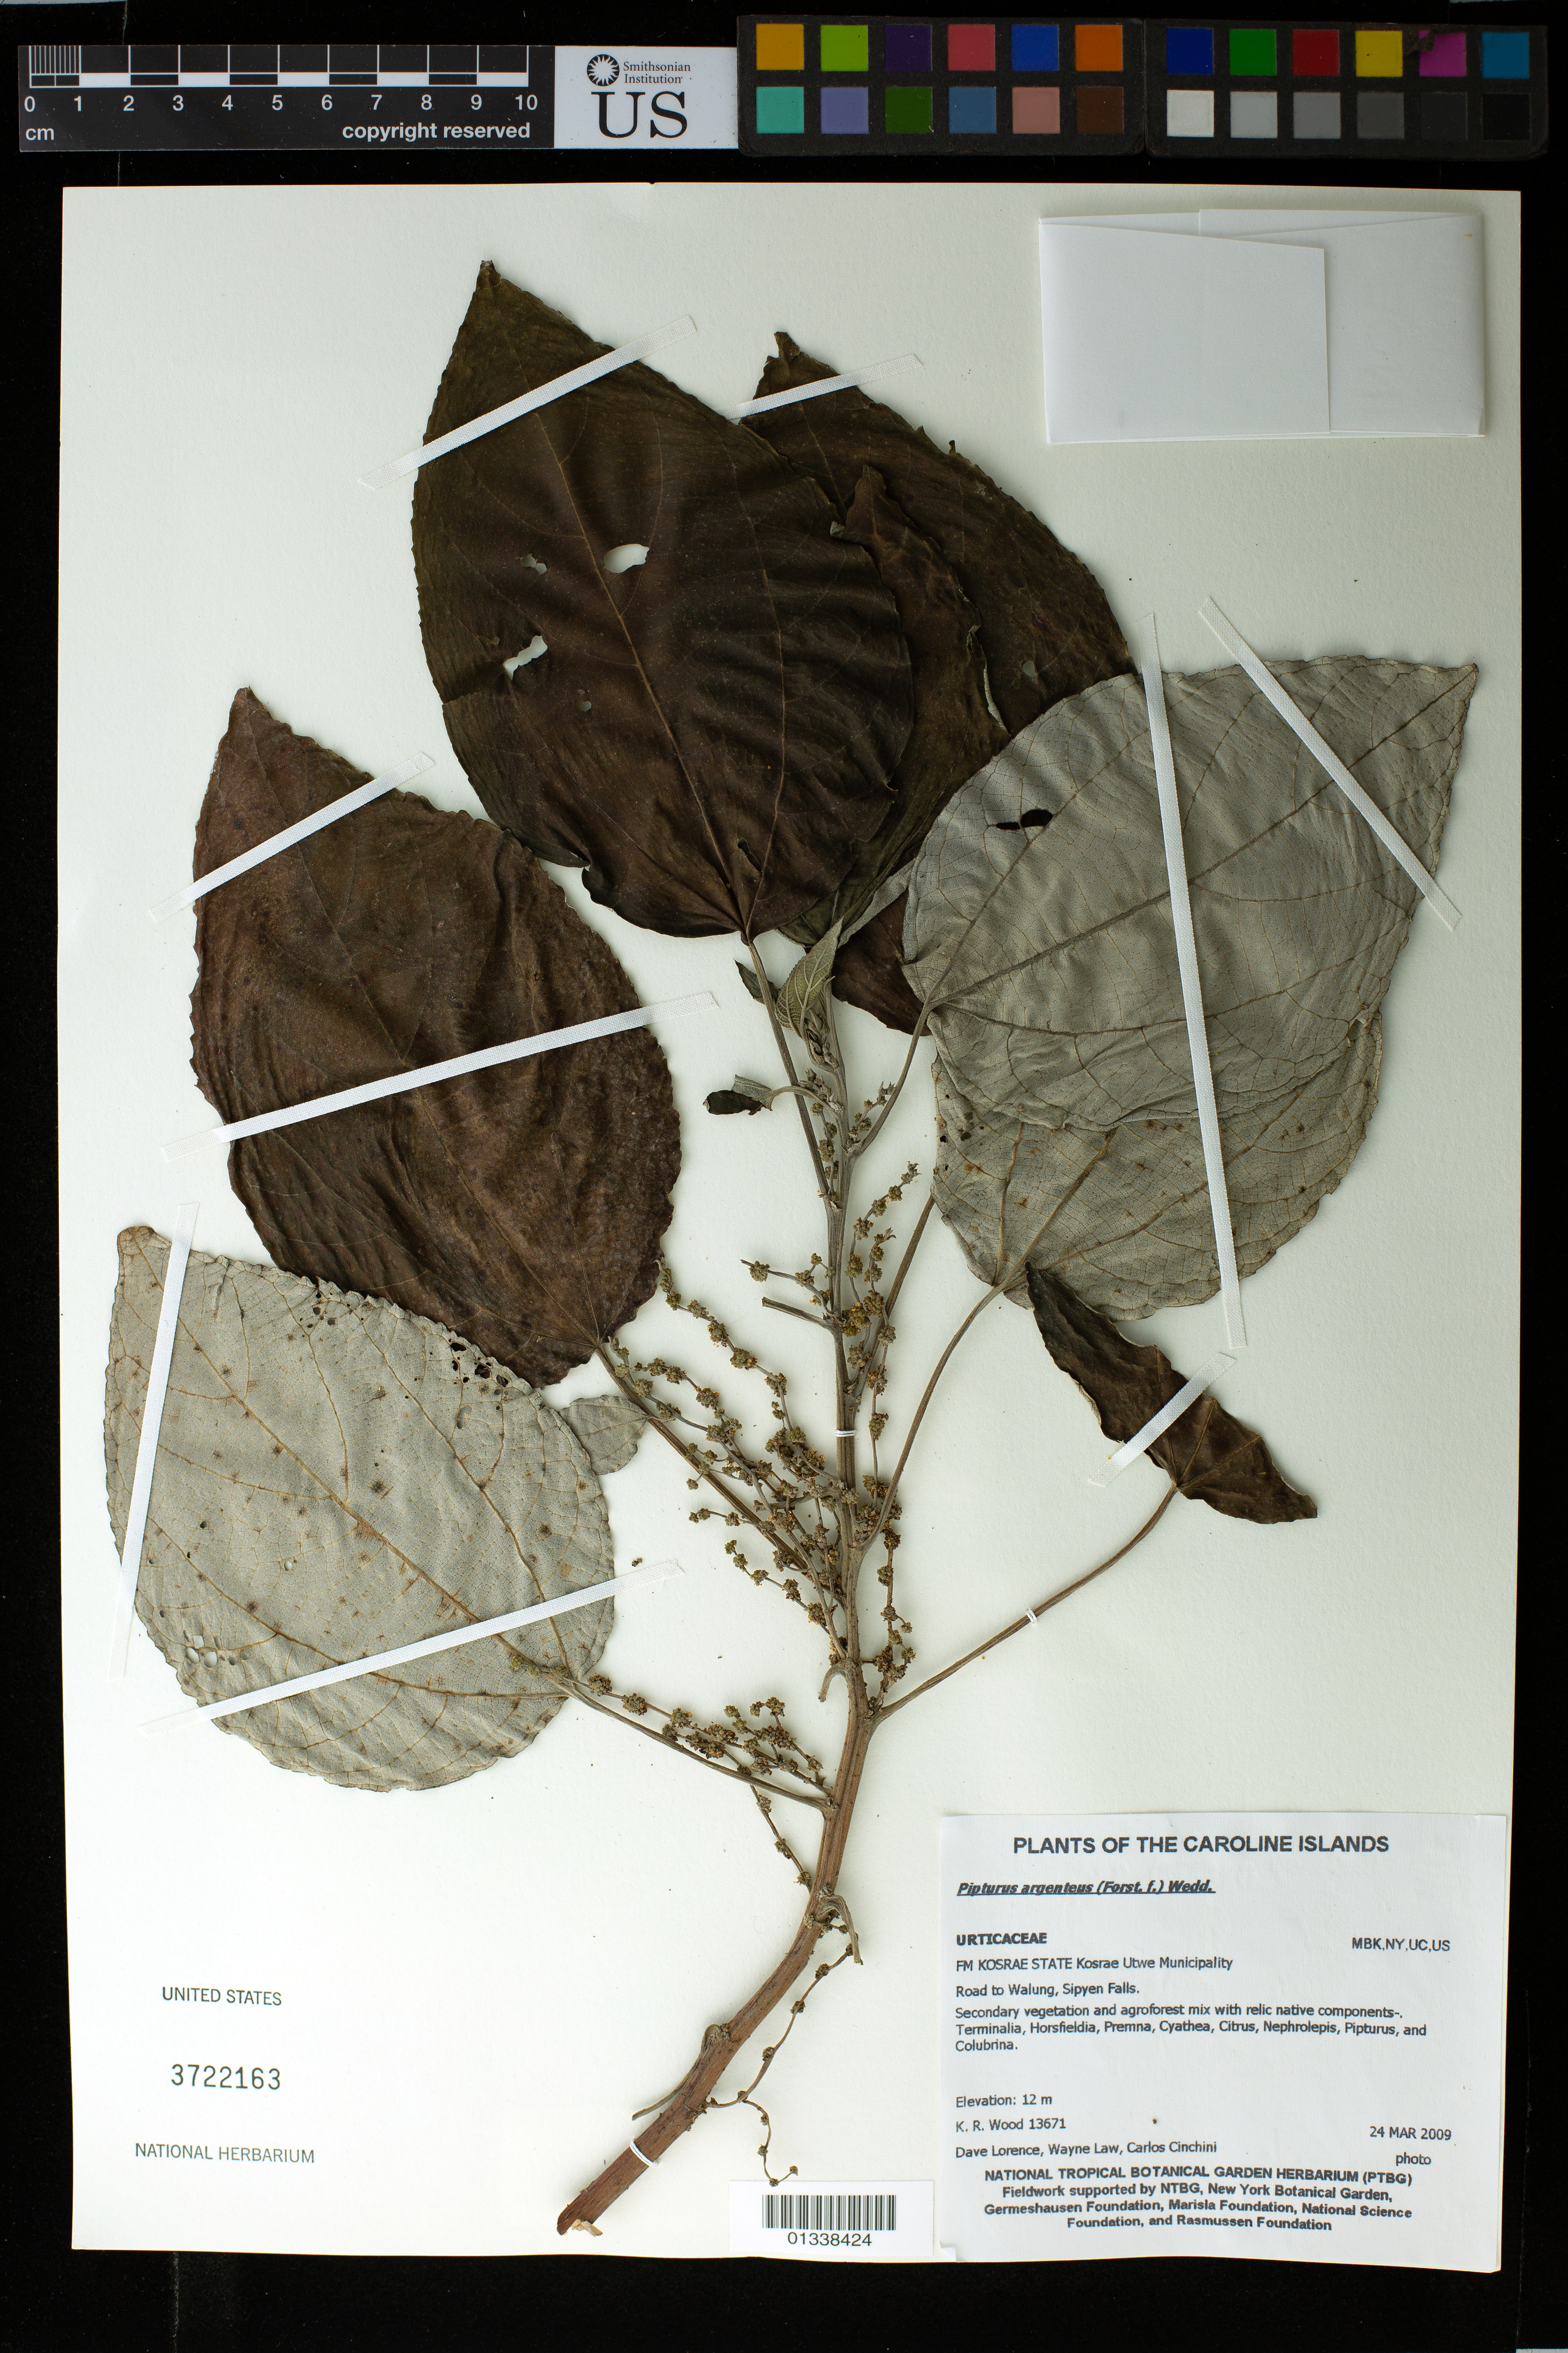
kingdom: Plantae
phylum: Tracheophyta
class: Magnoliopsida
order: Rosales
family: Urticaceae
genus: Pipturus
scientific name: Pipturus argenteus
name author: (G. Forst.) Wedd.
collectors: K. R. Wood, D. Lorence, W. Law & C. Cinchini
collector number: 13671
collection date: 2009-03-24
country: Micronesia, Federated States of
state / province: Kosrae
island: Kosrae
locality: Kosrae State, Kosrae, Utwe Municipality. Road to Walung, Sipyen Falls.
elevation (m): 12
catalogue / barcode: US 3722163